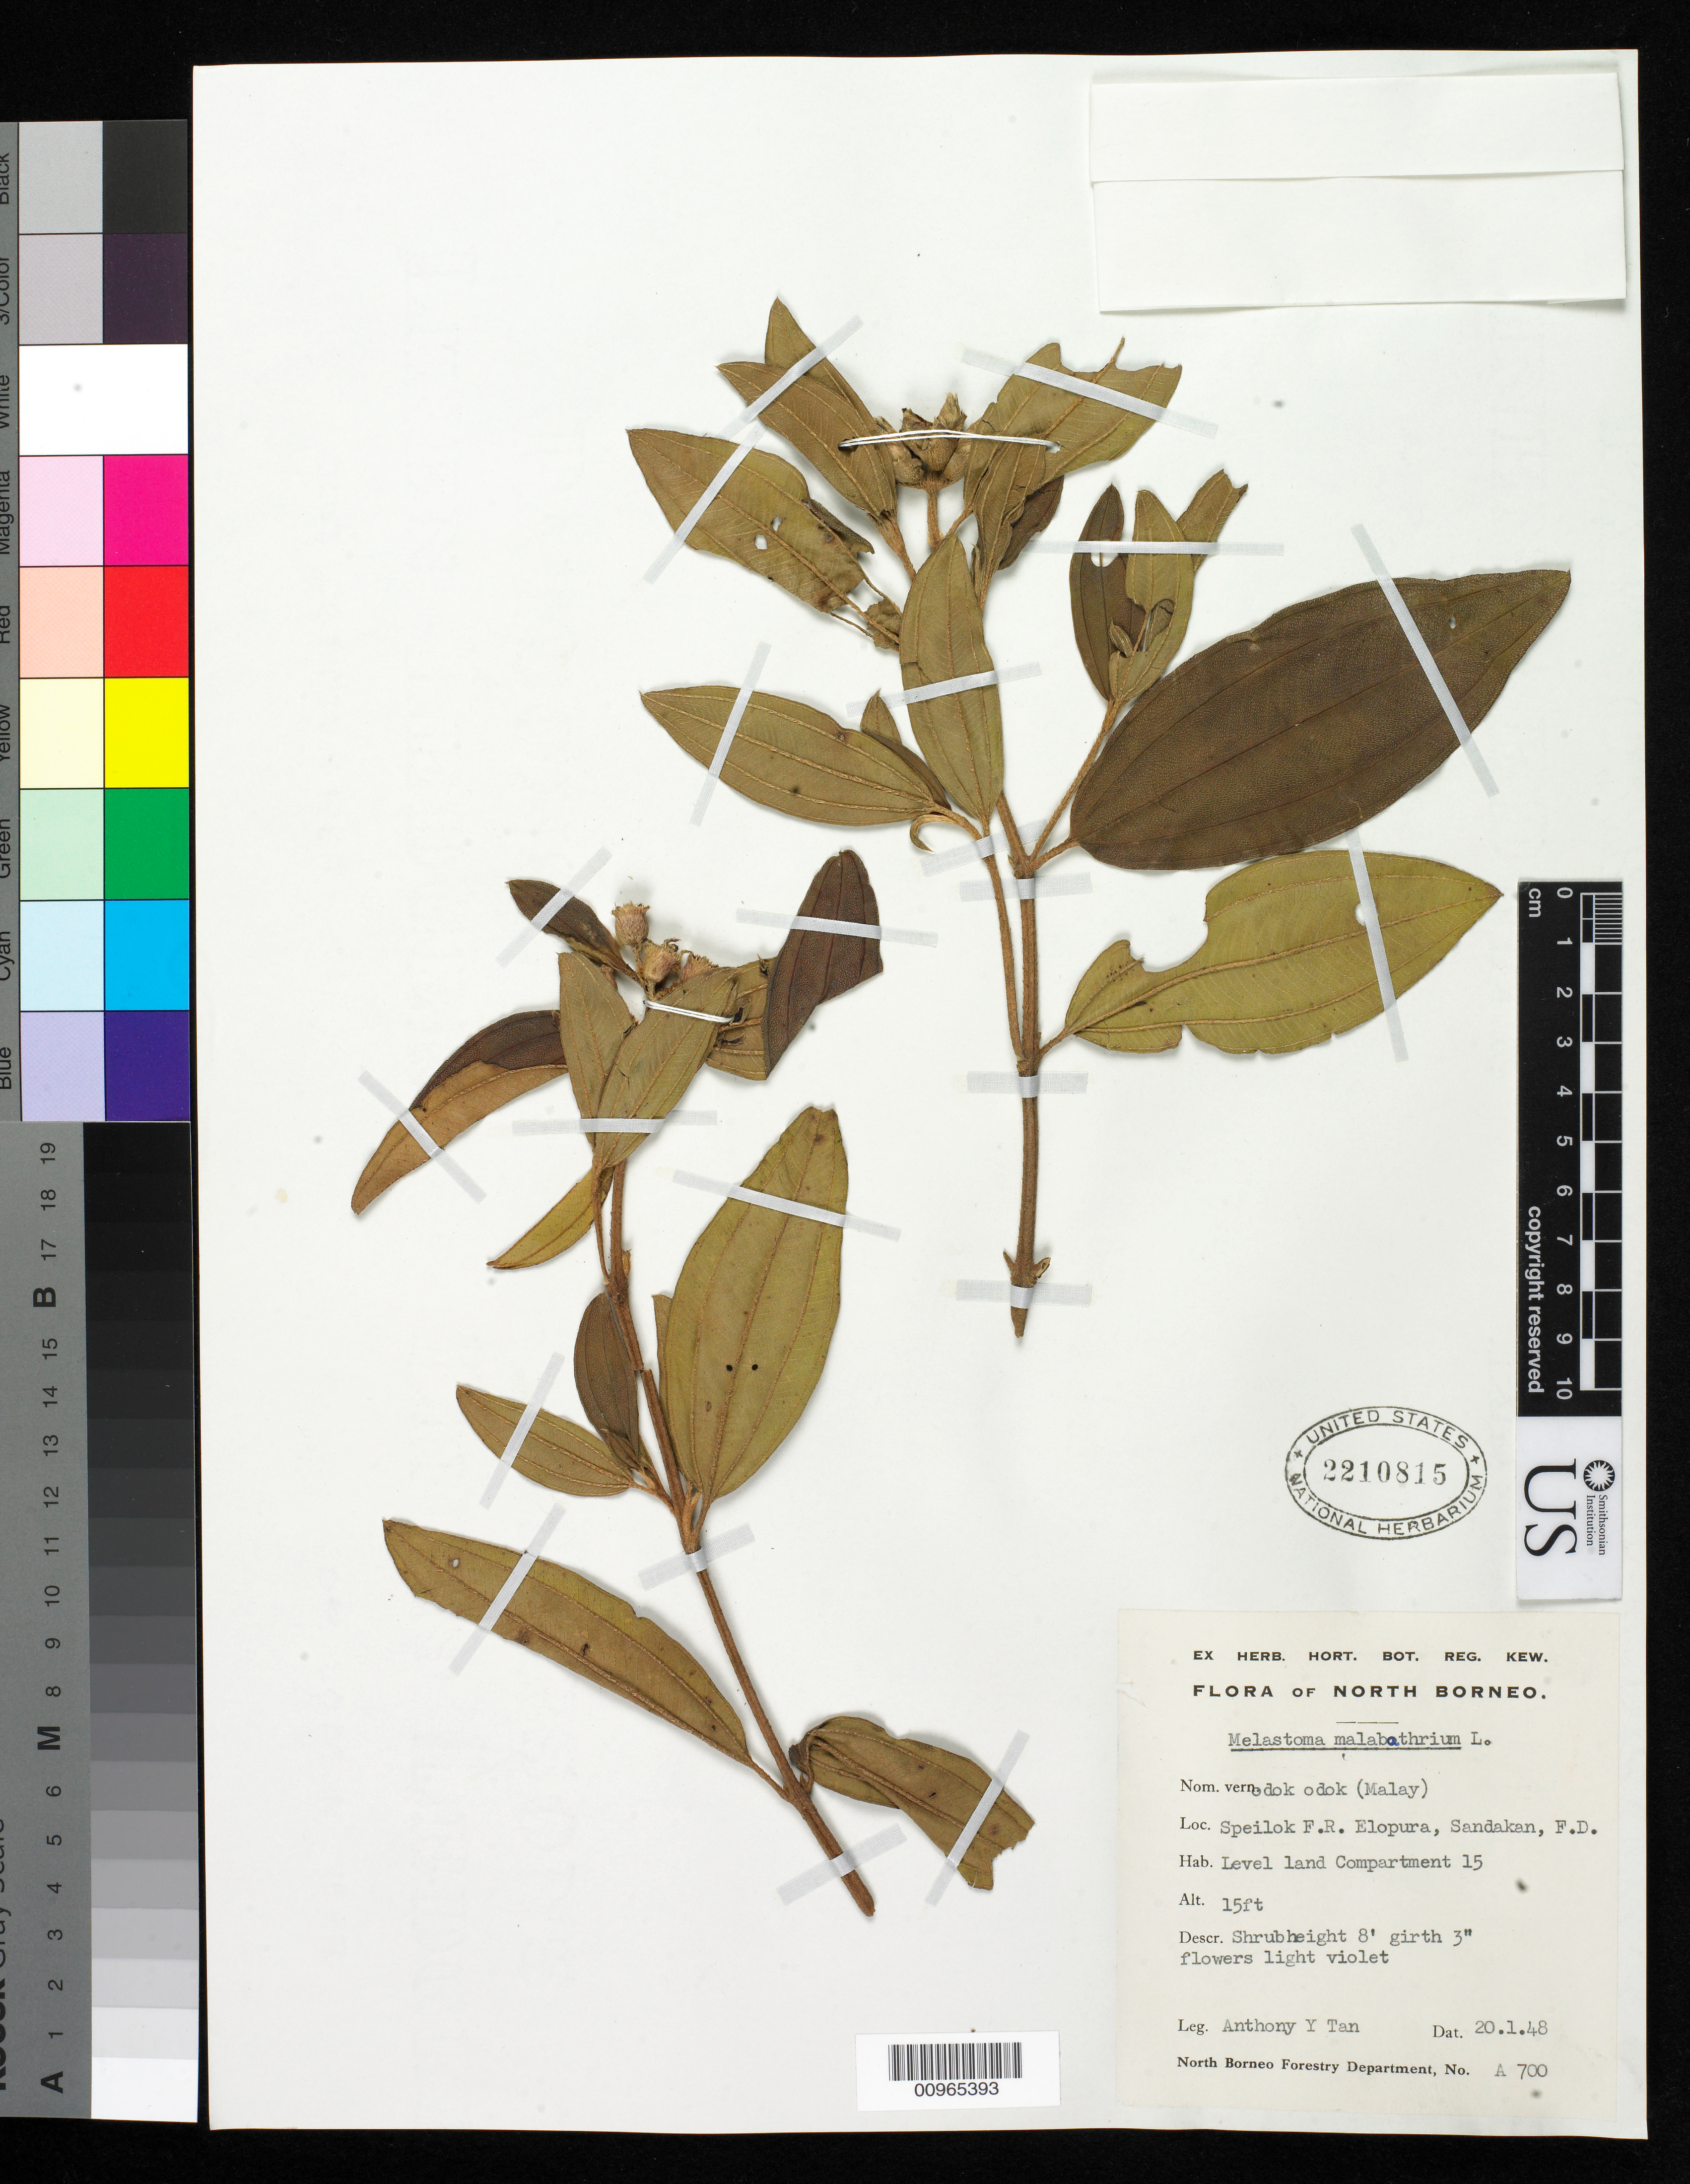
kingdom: Plantae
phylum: Tracheophyta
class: Magnoliopsida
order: Myrtales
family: Melastomataceae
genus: Melastoma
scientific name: Melastoma malabathricum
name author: L.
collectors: A. Tan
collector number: A 700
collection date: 1948-01-20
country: Malaysia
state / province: Sabah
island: Borneo I.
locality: speilok F.R. Elopura, Sandakan, F.D., North Borneo (now the state of Sabah)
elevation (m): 5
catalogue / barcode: US 2210815